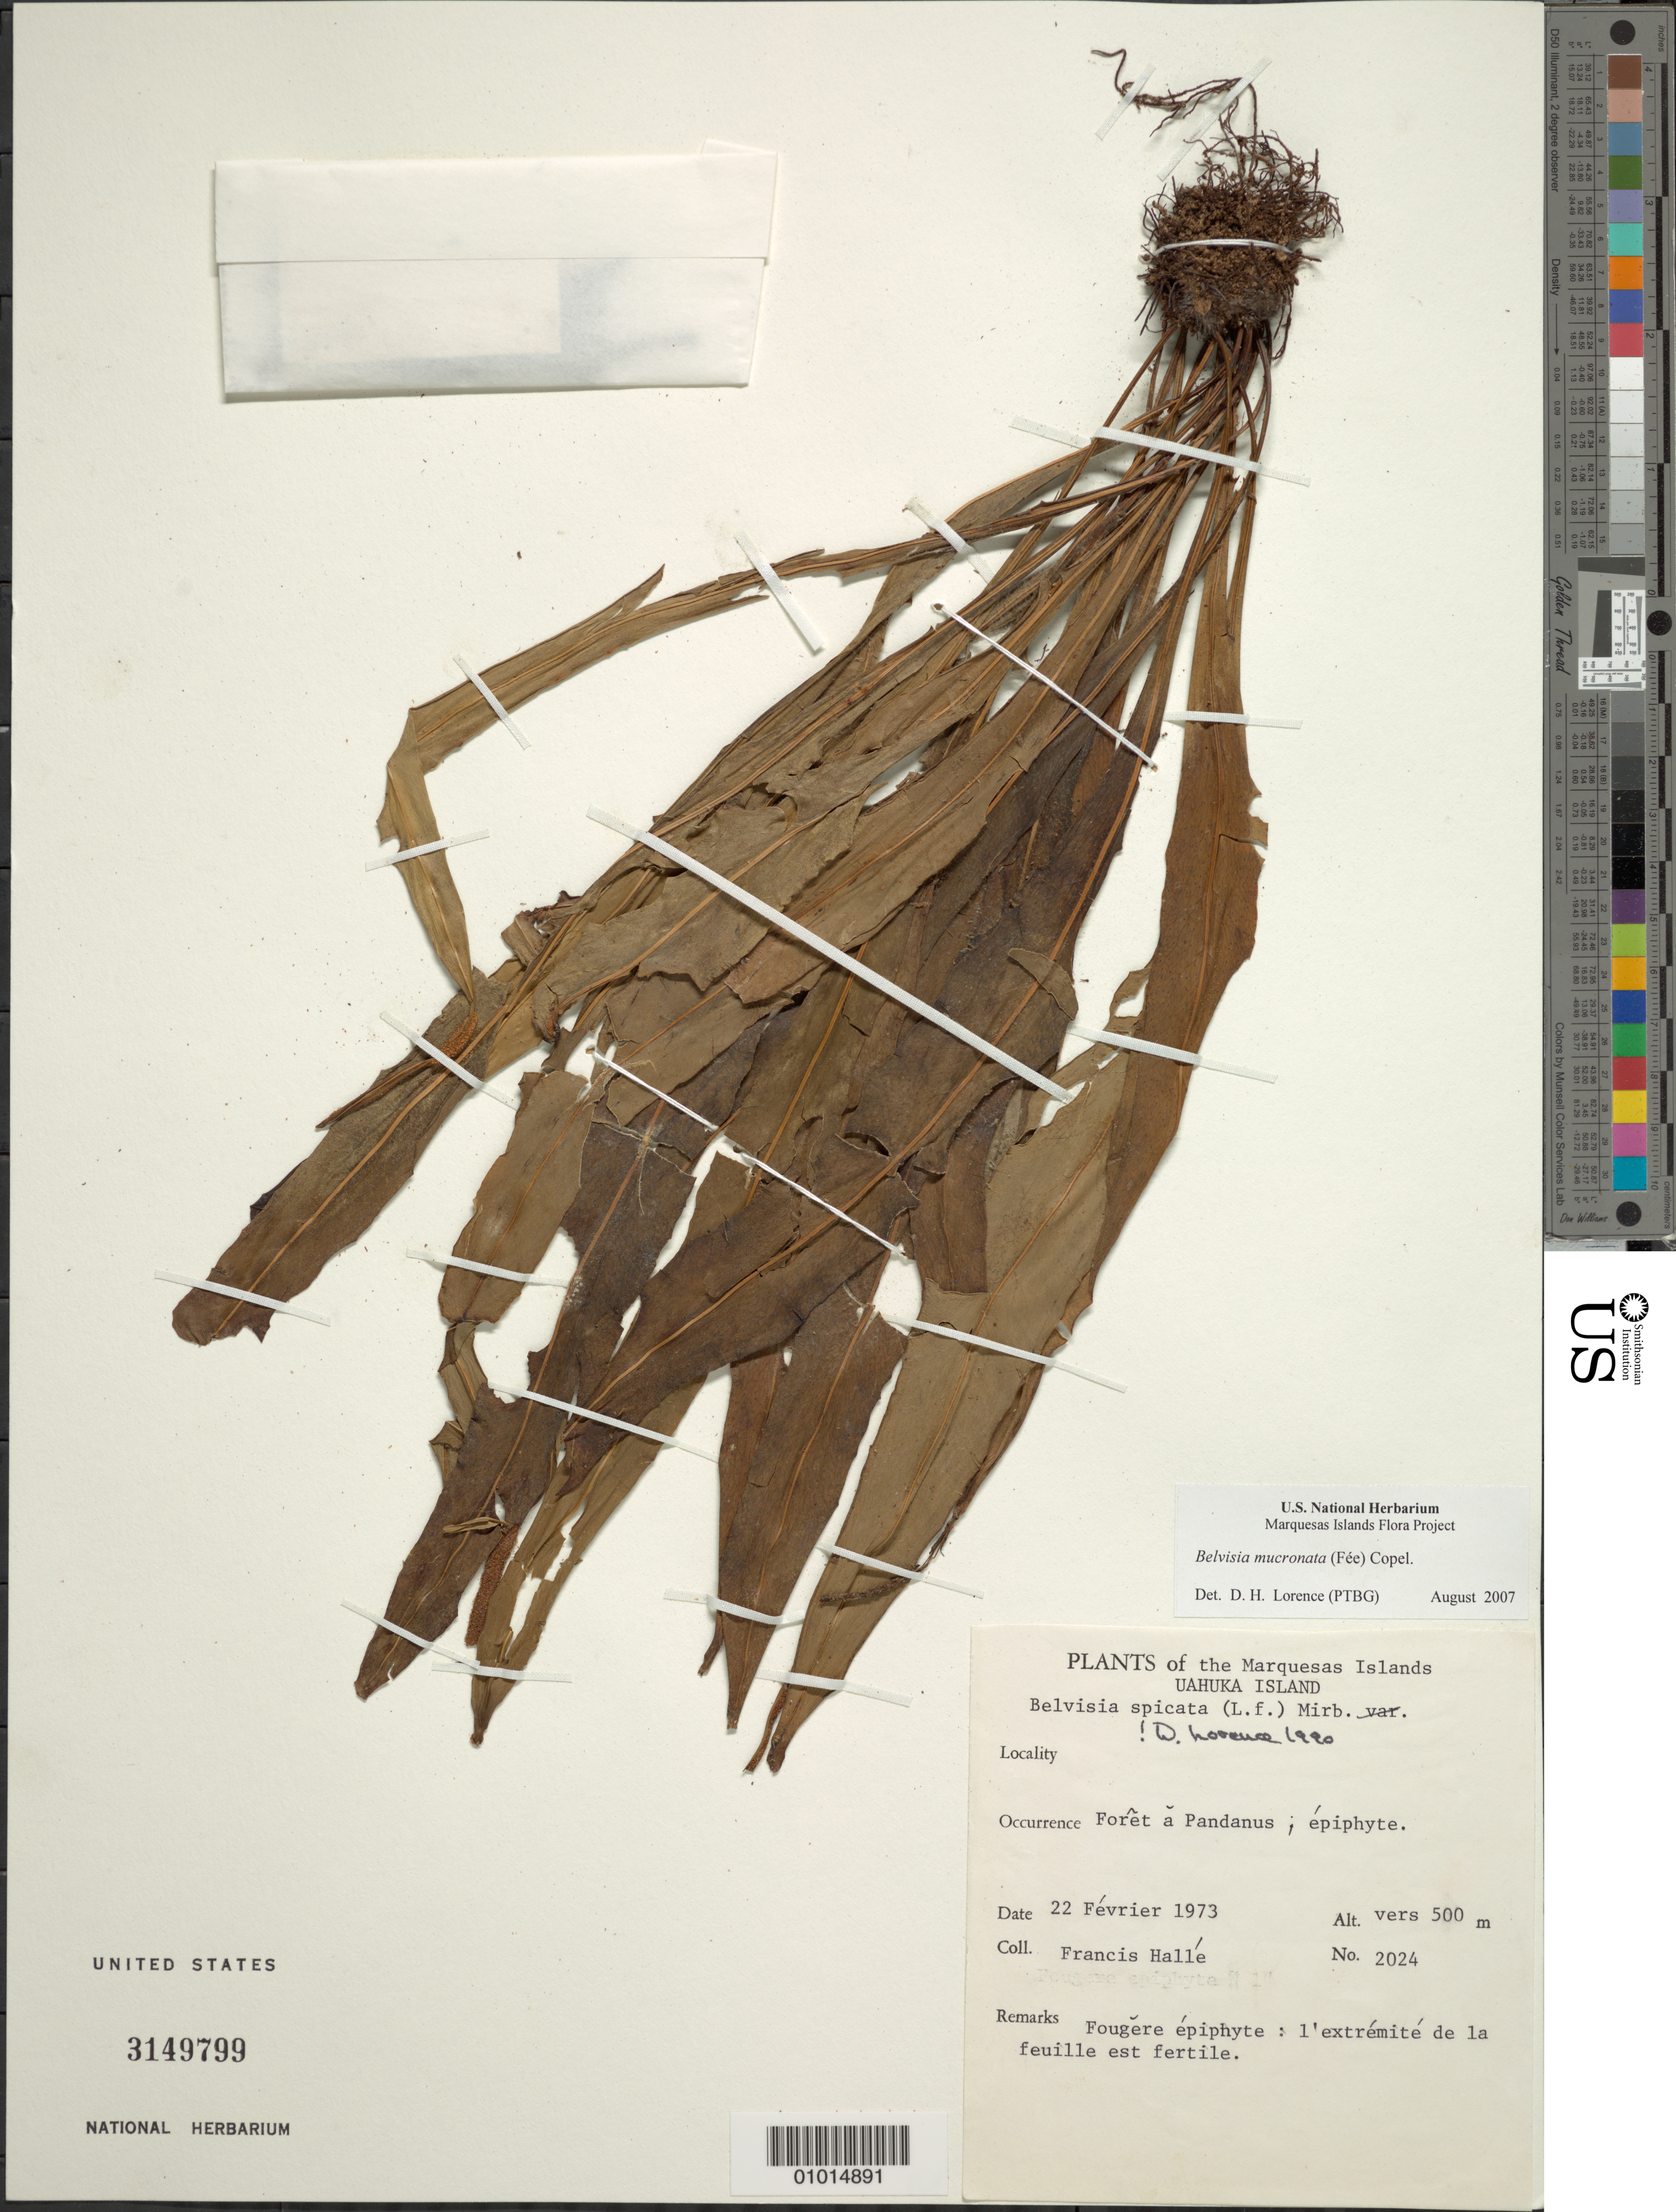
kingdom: Plantae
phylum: Tracheophyta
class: Polypodiopsida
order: Polypodiales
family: Polypodiaceae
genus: Lepisorus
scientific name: Lepisorus mucronatus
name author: (Fée) Li S. Wang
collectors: F. Hallé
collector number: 2024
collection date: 1973-02-22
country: French Polynesia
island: Ua Huka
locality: s.l.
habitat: Forêt à Pandanus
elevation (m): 500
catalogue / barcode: US 3149799